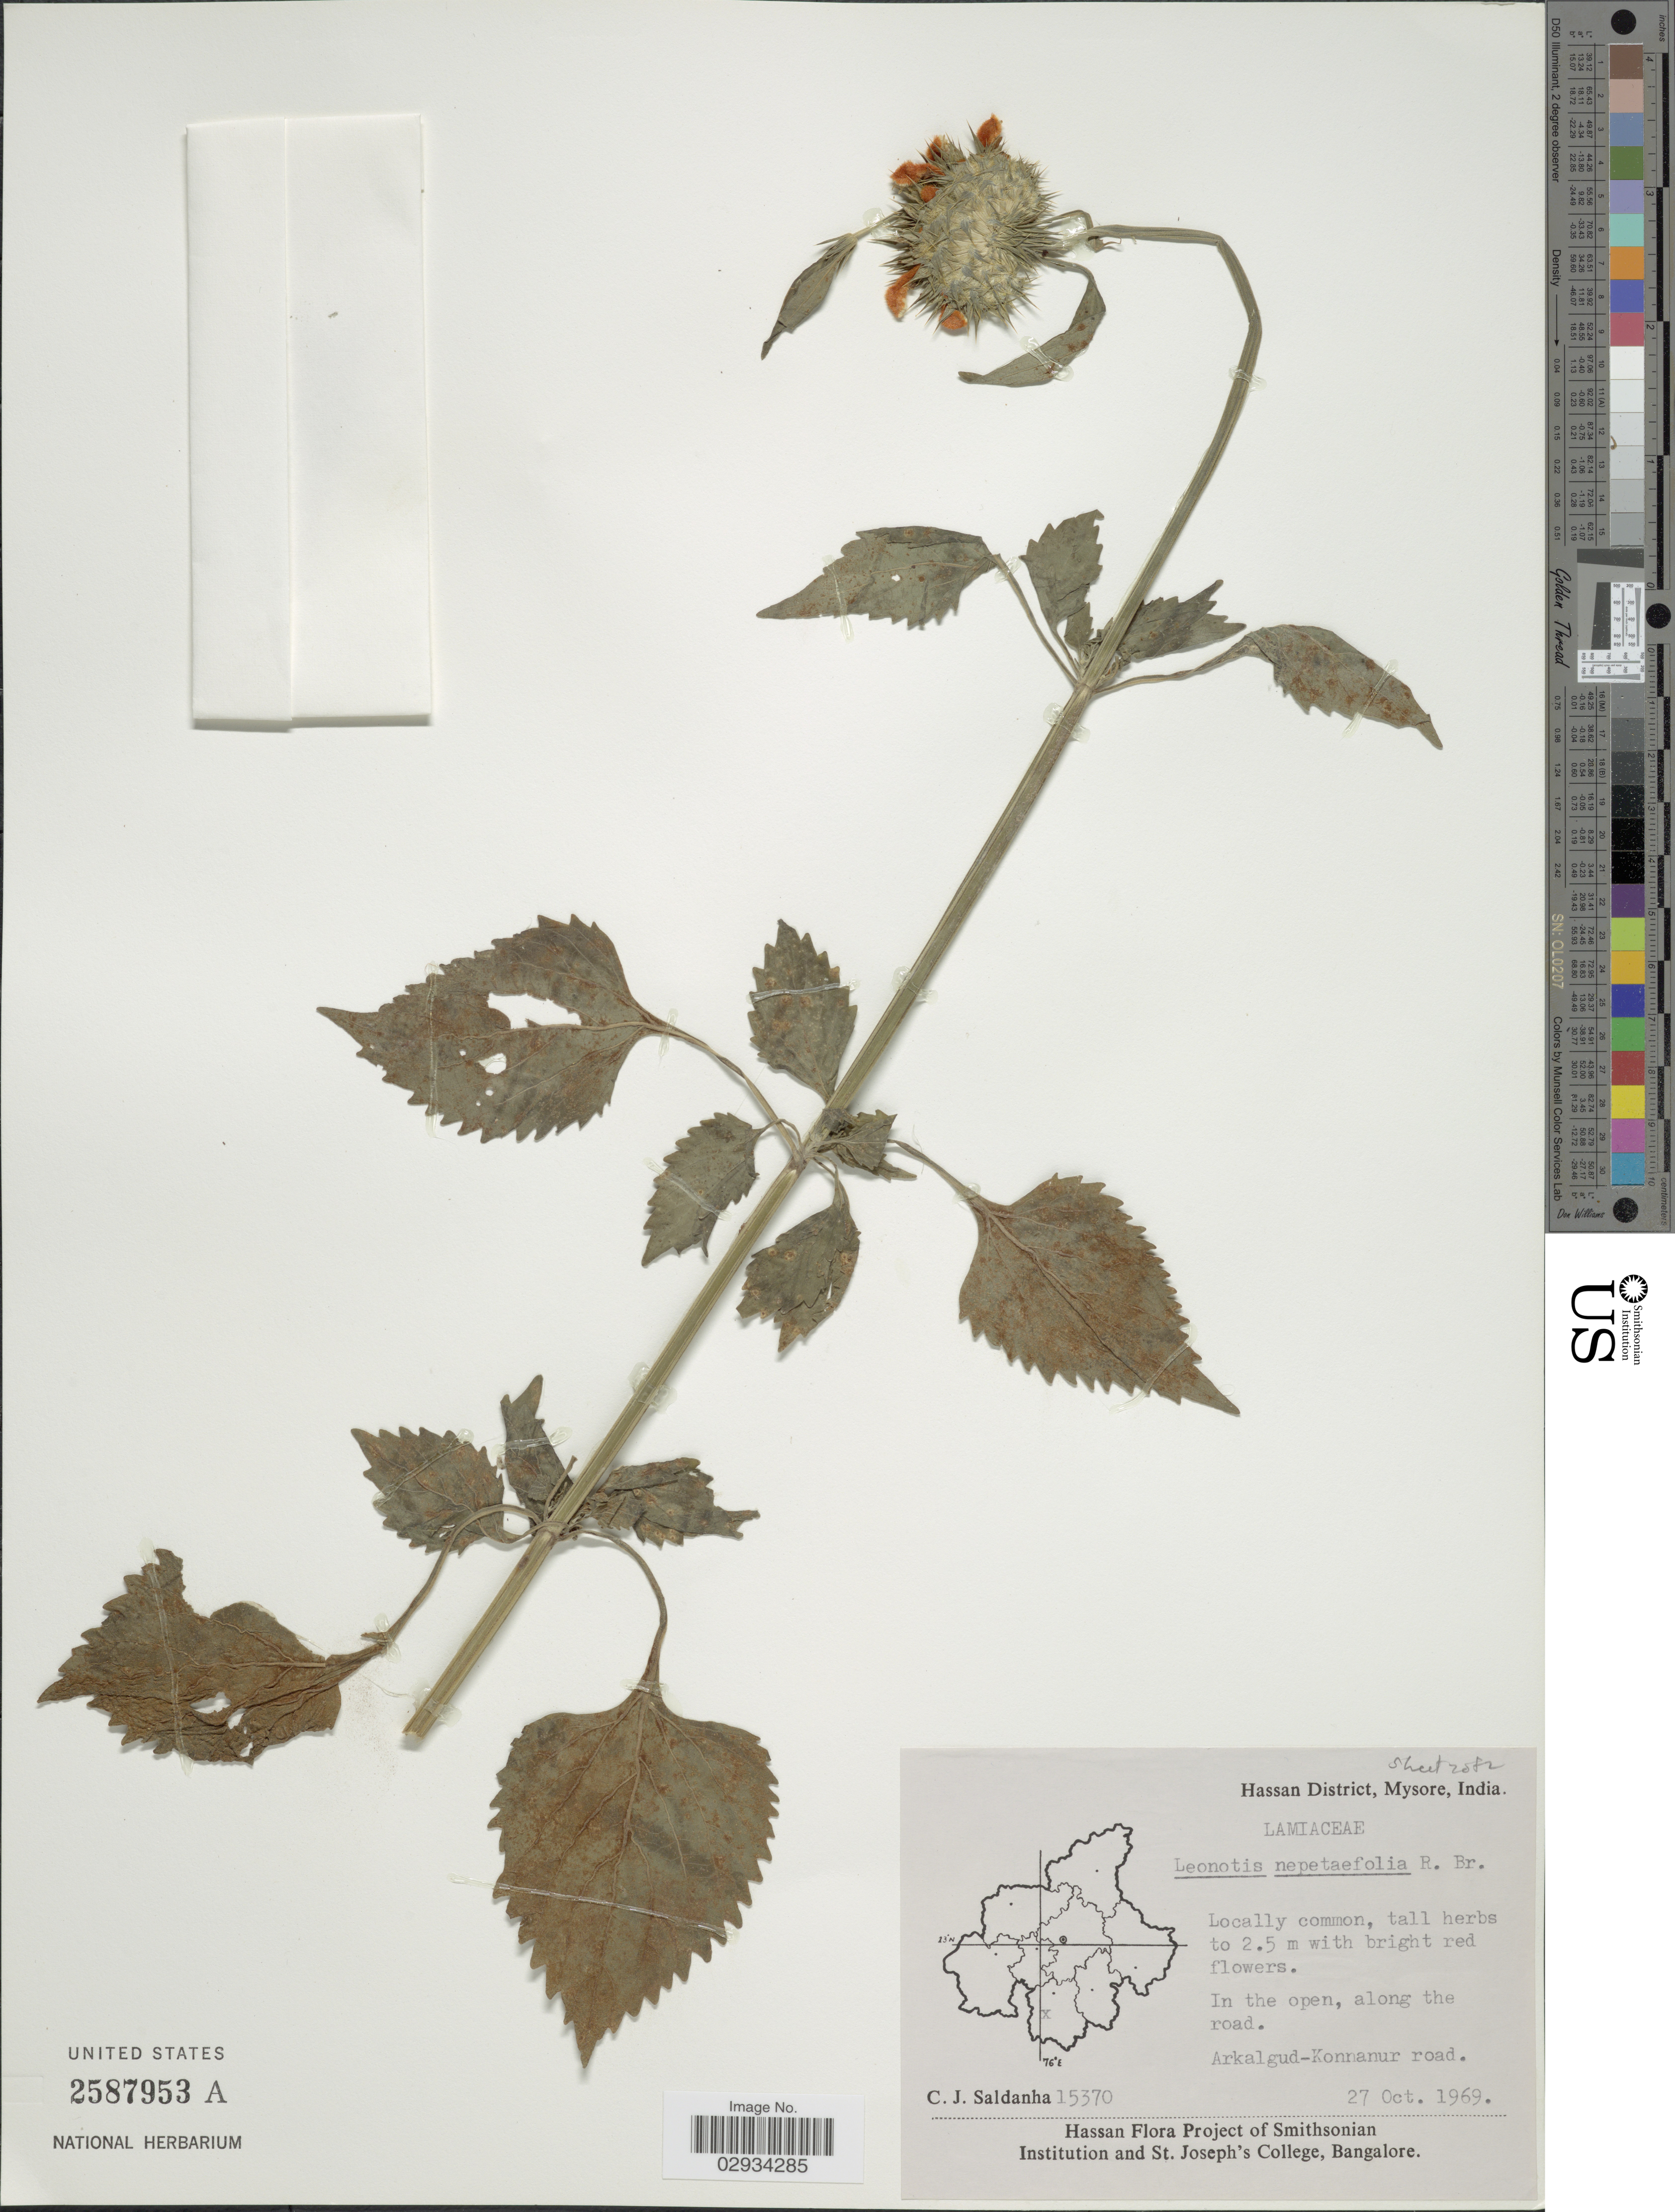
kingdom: Plantae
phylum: Tracheophyta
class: Magnoliopsida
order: Lamiales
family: Lamiaceae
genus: Leonotis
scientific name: Leonotis nepetifolia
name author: (L.) R. Br.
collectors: C. J. Saldanha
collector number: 15370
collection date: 1969-10-27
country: India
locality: Hassan District, Mysore. Arkalgud-Konnanur road.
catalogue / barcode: US 2587953A